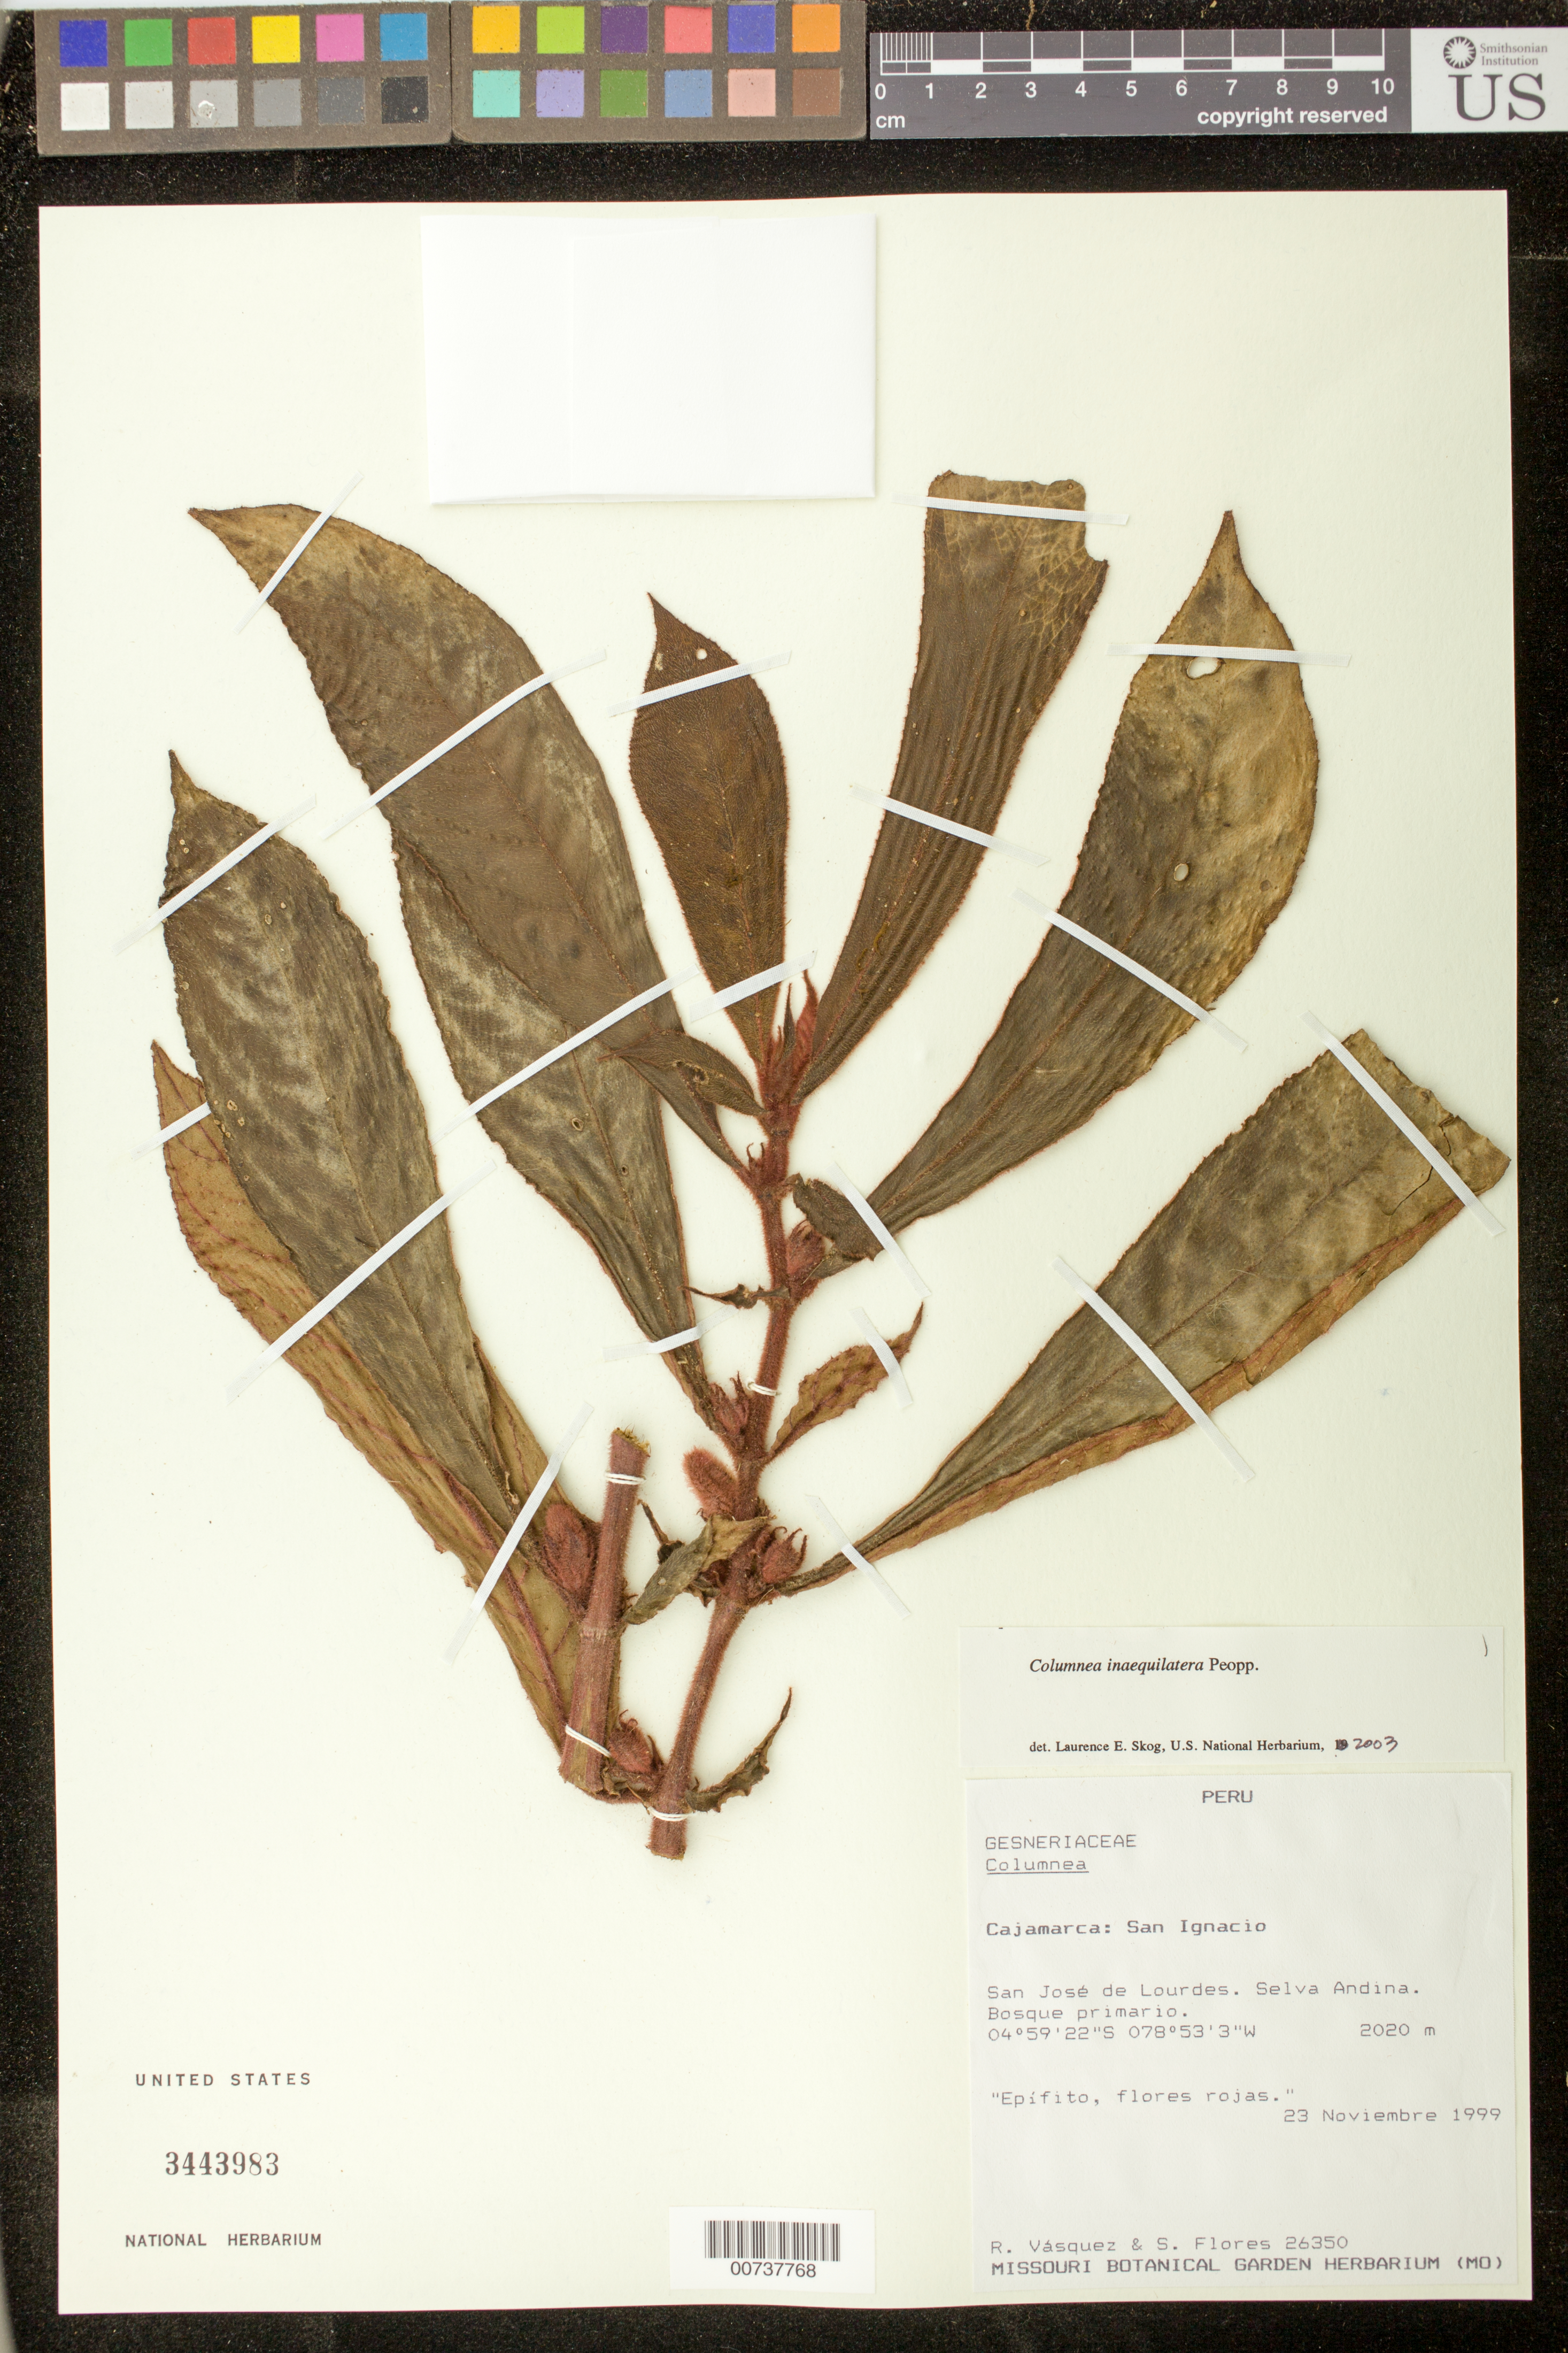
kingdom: Plantae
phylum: Tracheophyta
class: Magnoliopsida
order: Lamiales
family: Gesneriaceae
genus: Columnea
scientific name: Columnea inaequilatera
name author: Poepp.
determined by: Skog, Laurence E.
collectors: R. Vásquez & M. Flores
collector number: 26350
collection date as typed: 23 Nov 1999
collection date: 1999-11-23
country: Peru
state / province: Cajamarca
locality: San Ignacio, San José de Lourdes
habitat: Selvan Andina, bosque primario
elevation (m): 2020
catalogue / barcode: US 3443983